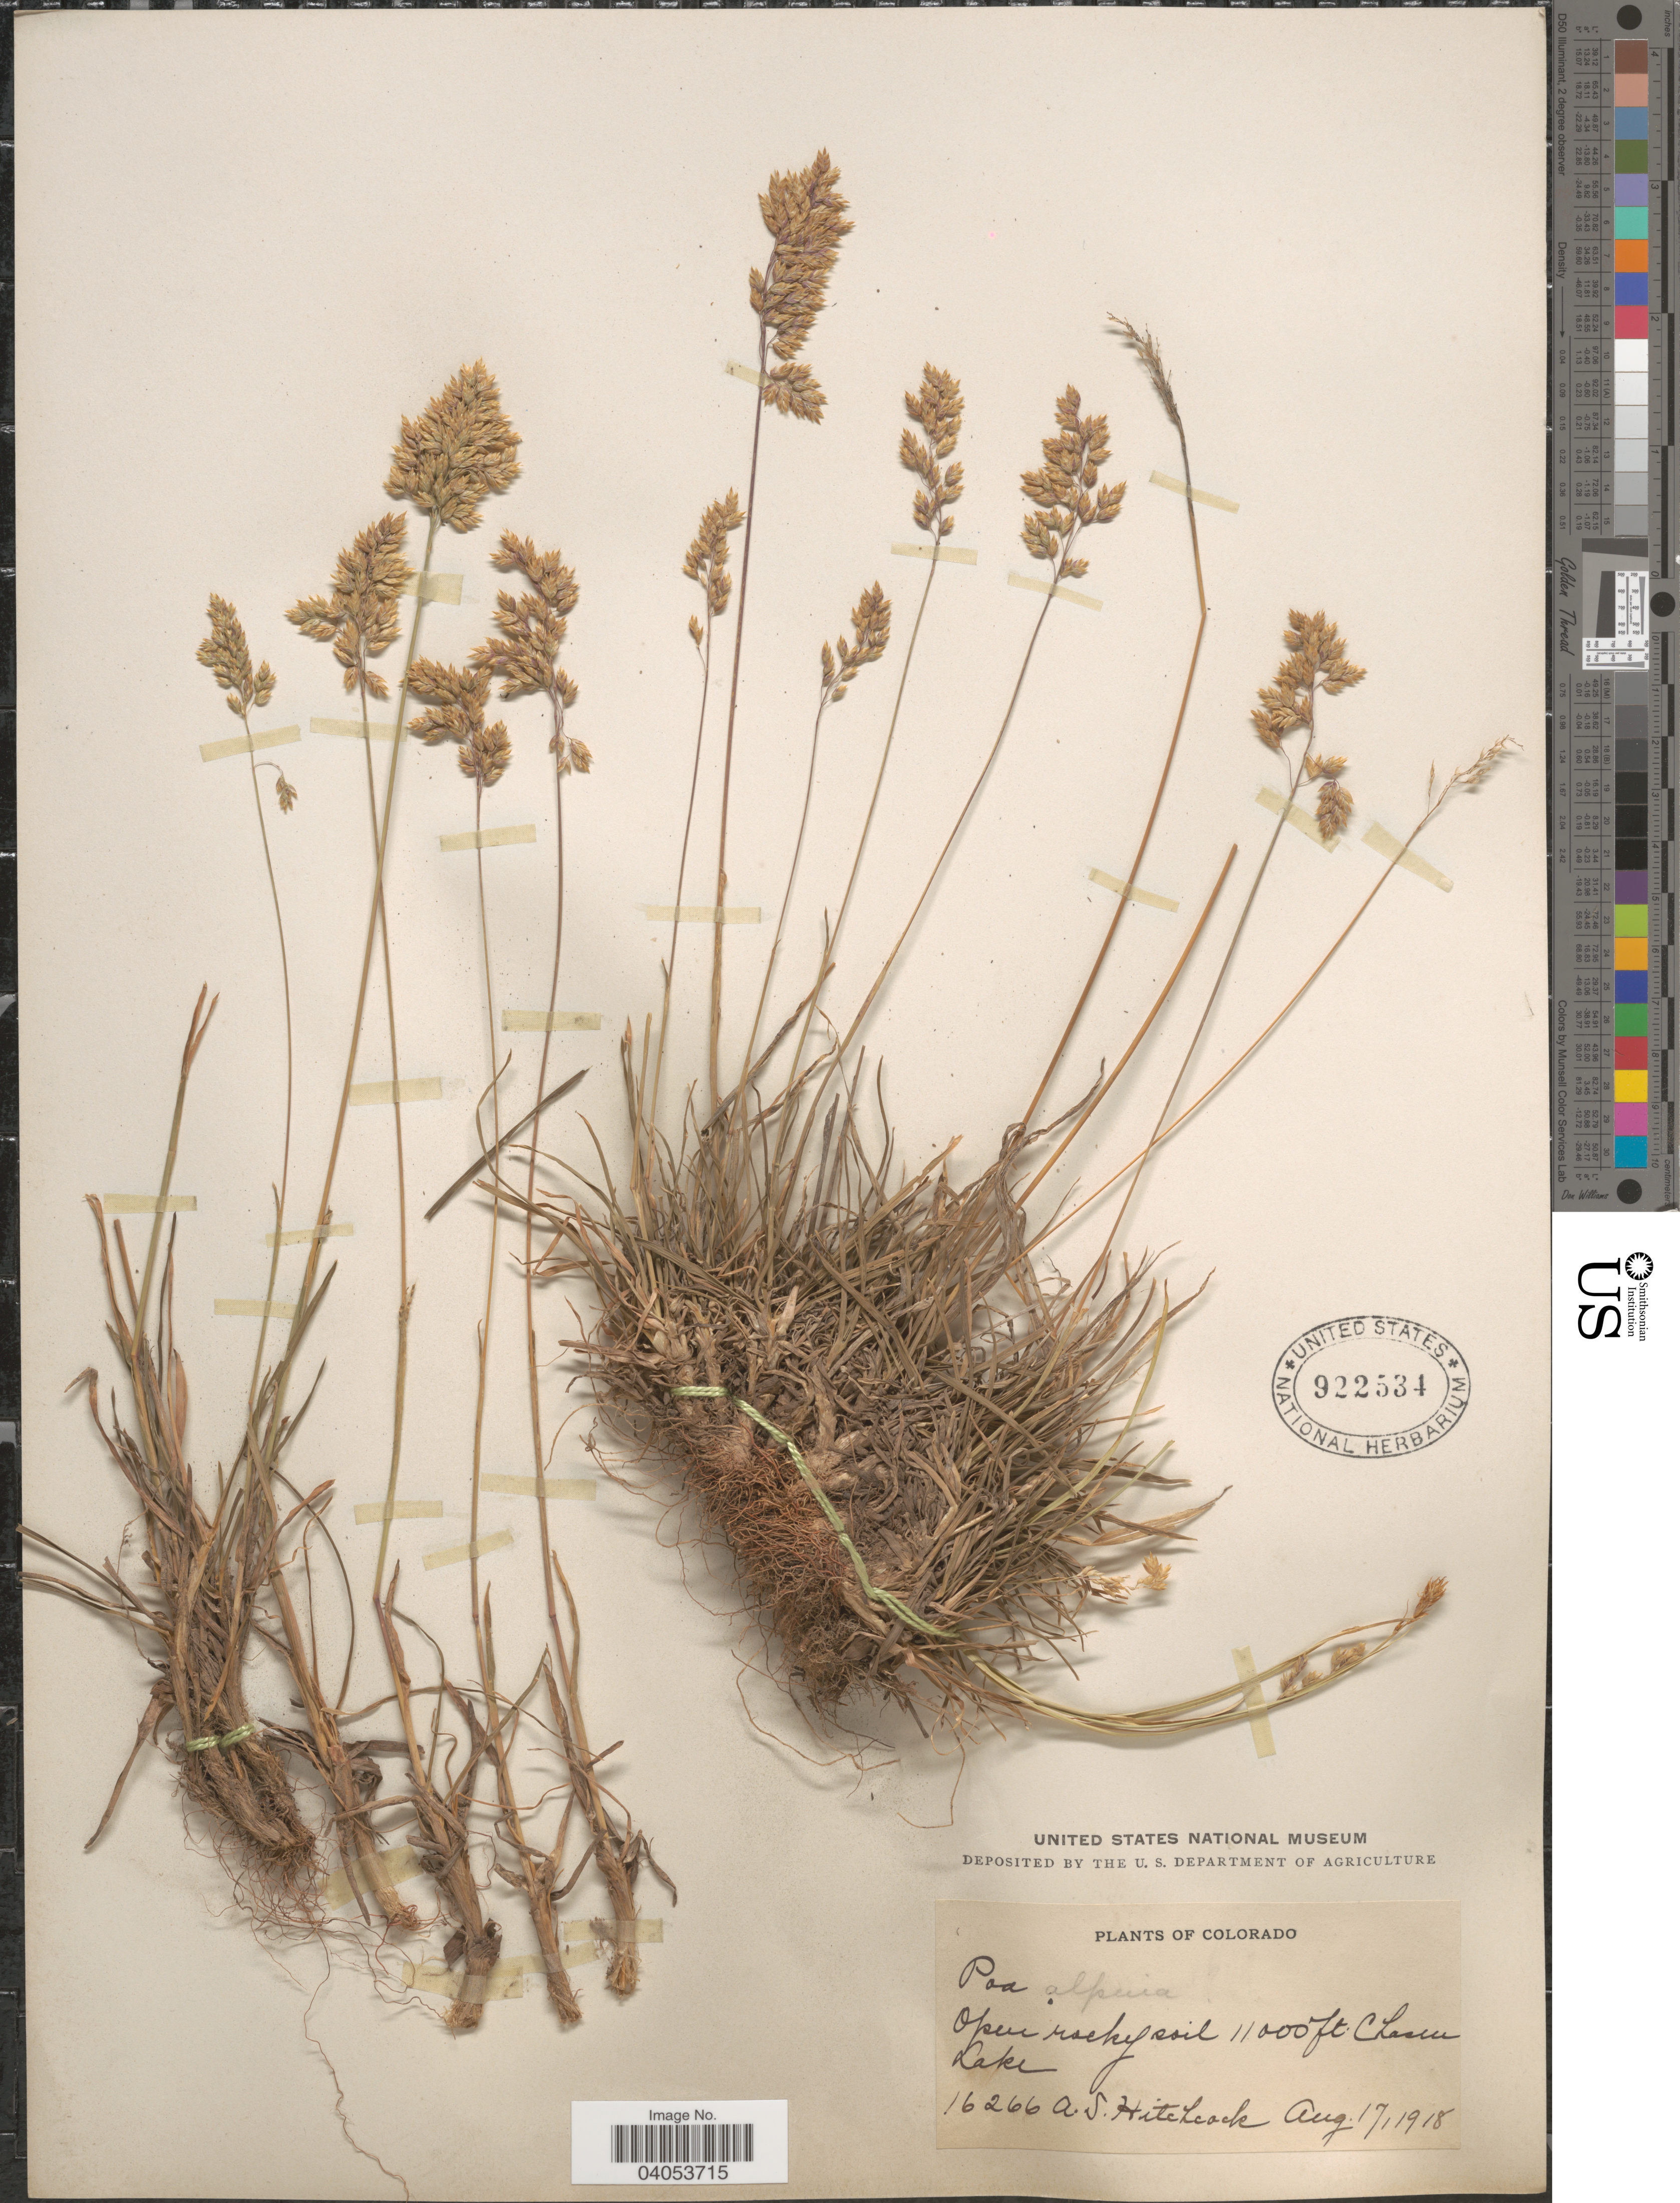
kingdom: Plantae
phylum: Tracheophyta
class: Liliopsida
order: Poales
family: Poaceae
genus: Poa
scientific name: Poa alpina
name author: L.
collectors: A. S. Hitchcock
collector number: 16266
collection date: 1918-08-17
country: United States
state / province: Colorado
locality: Chasm Lake.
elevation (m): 3353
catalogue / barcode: US 922534